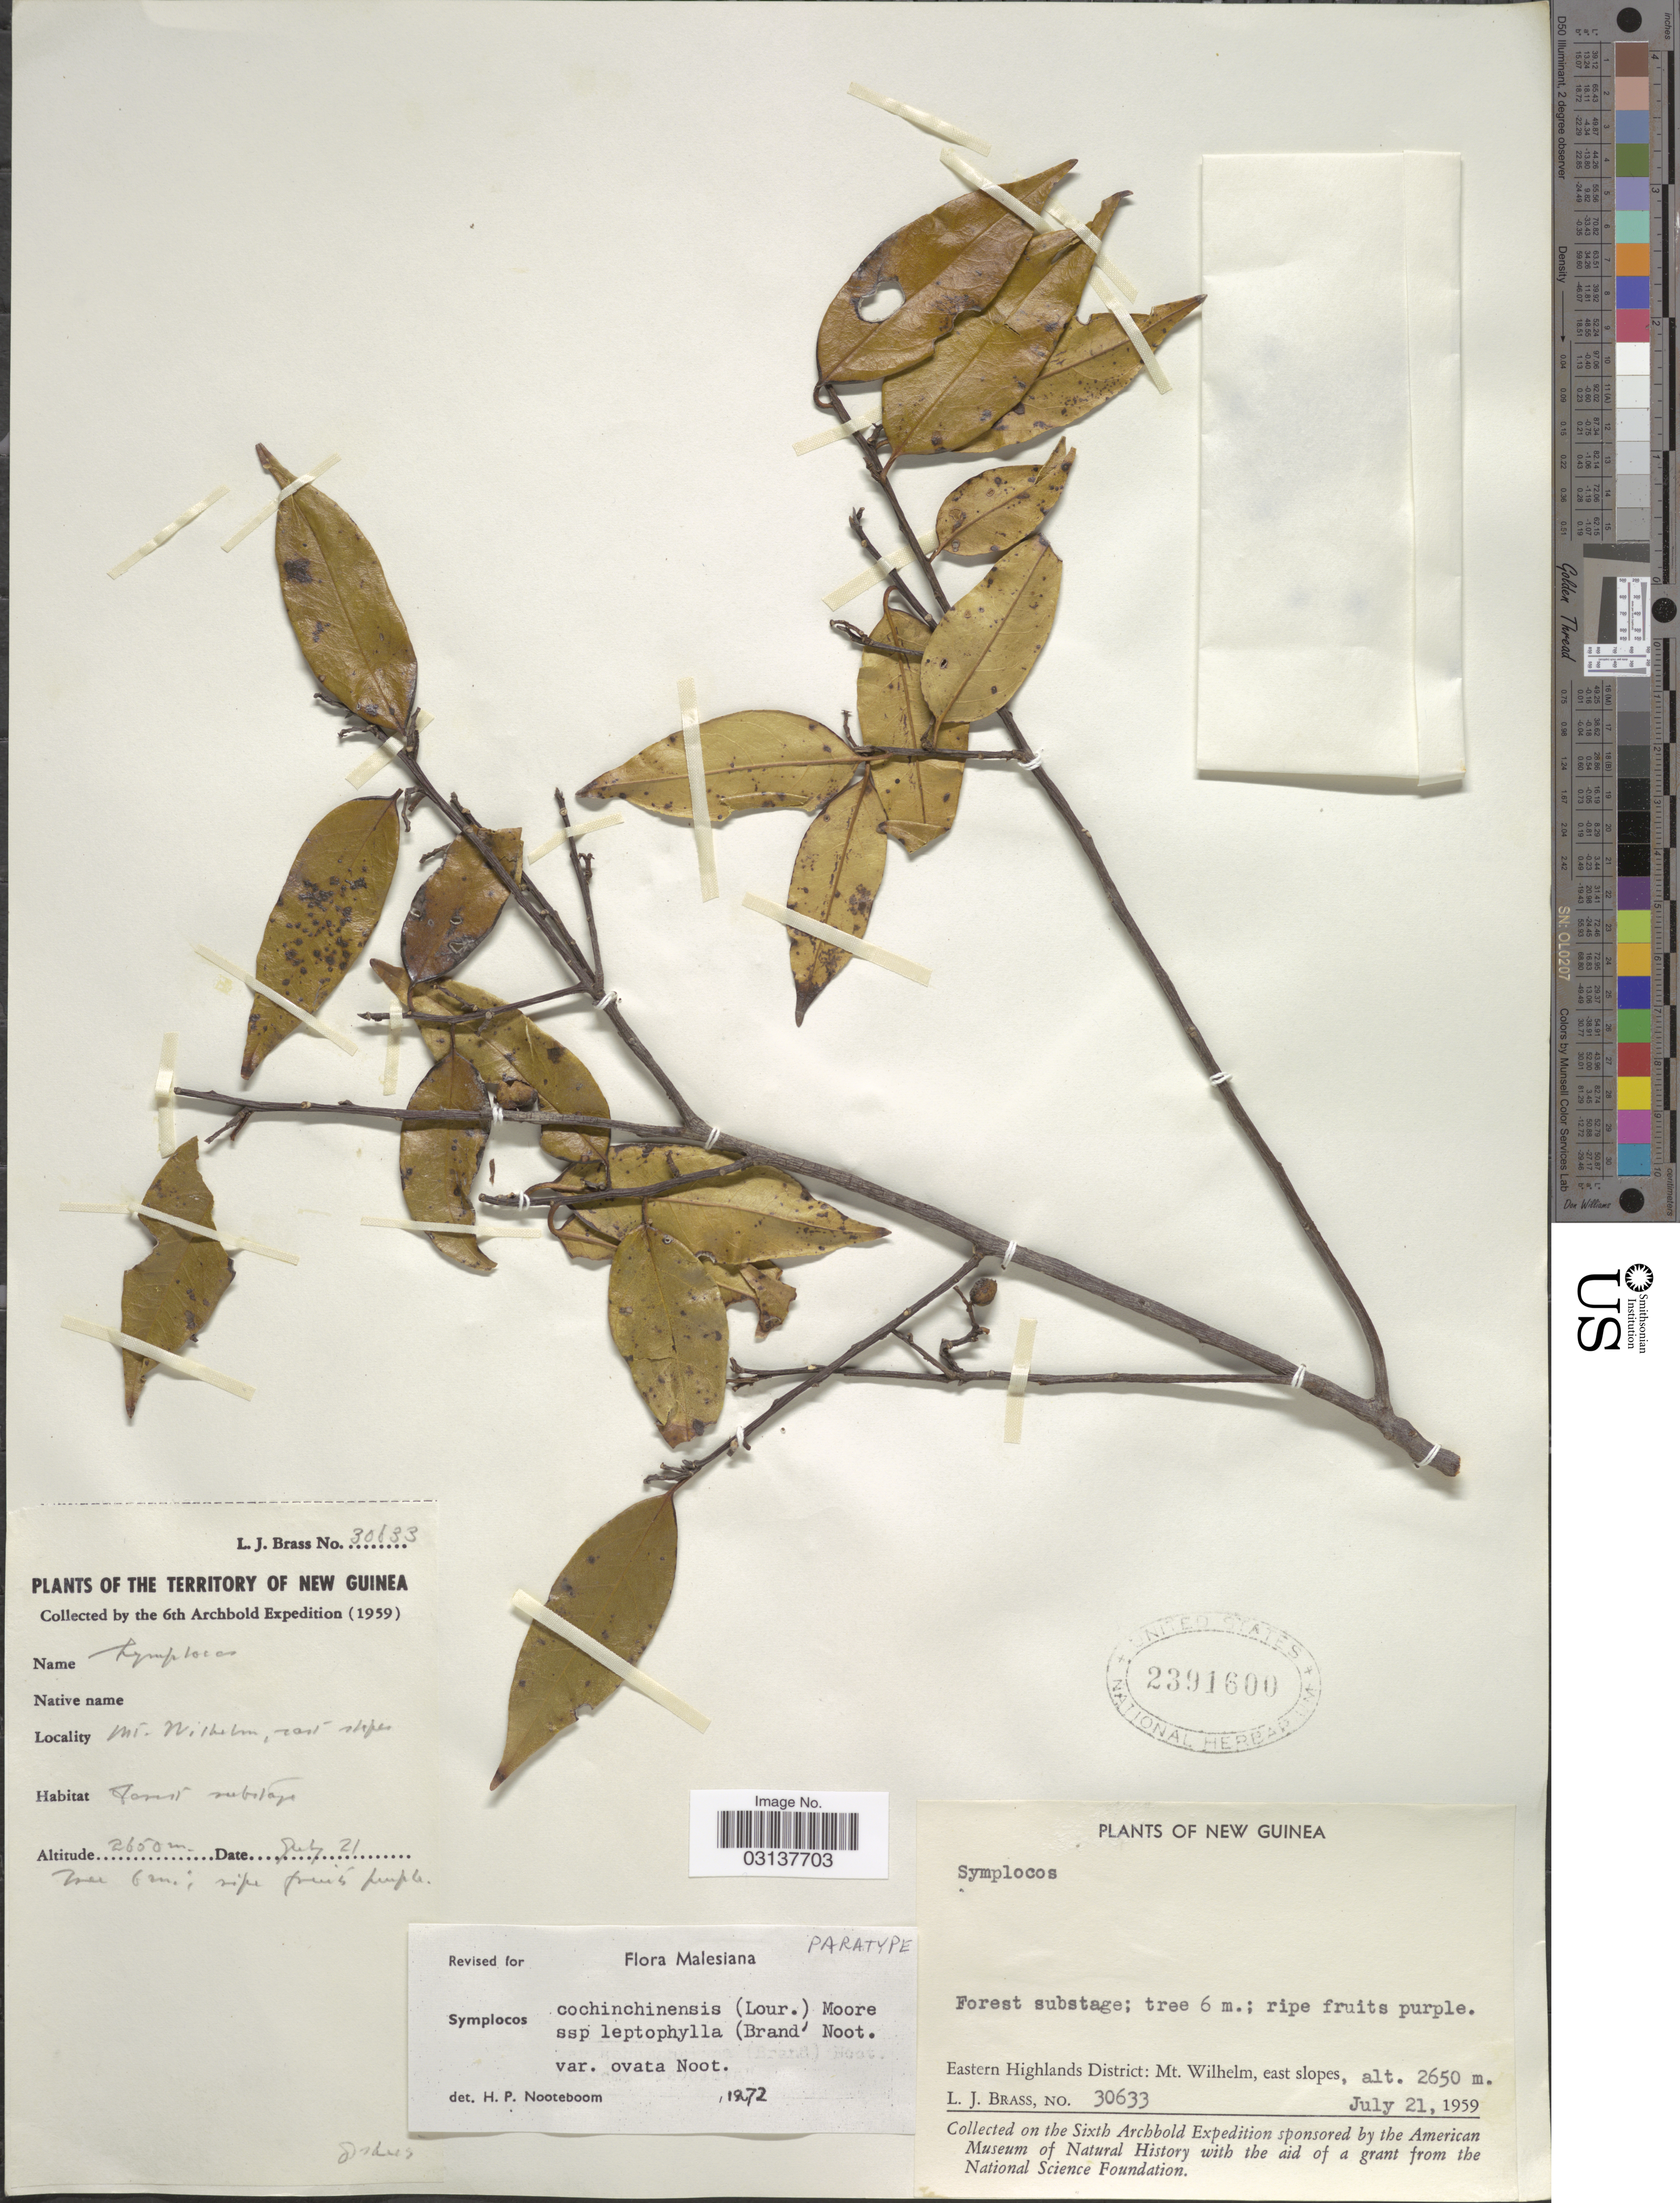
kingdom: Plantae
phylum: Tracheophyta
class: Magnoliopsida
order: Ericales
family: Symplocaceae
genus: Symplocos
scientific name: Symplocos cochinchinensis var. ovata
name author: Noot.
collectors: L. J. Brass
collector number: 30633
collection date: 1959-07-21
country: Papua New Guinea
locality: The Territory of New Guinea, New Guinea, Eastern Highlands District: Mt. Wilhelm, east slopes.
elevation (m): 2650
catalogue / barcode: US 2391600